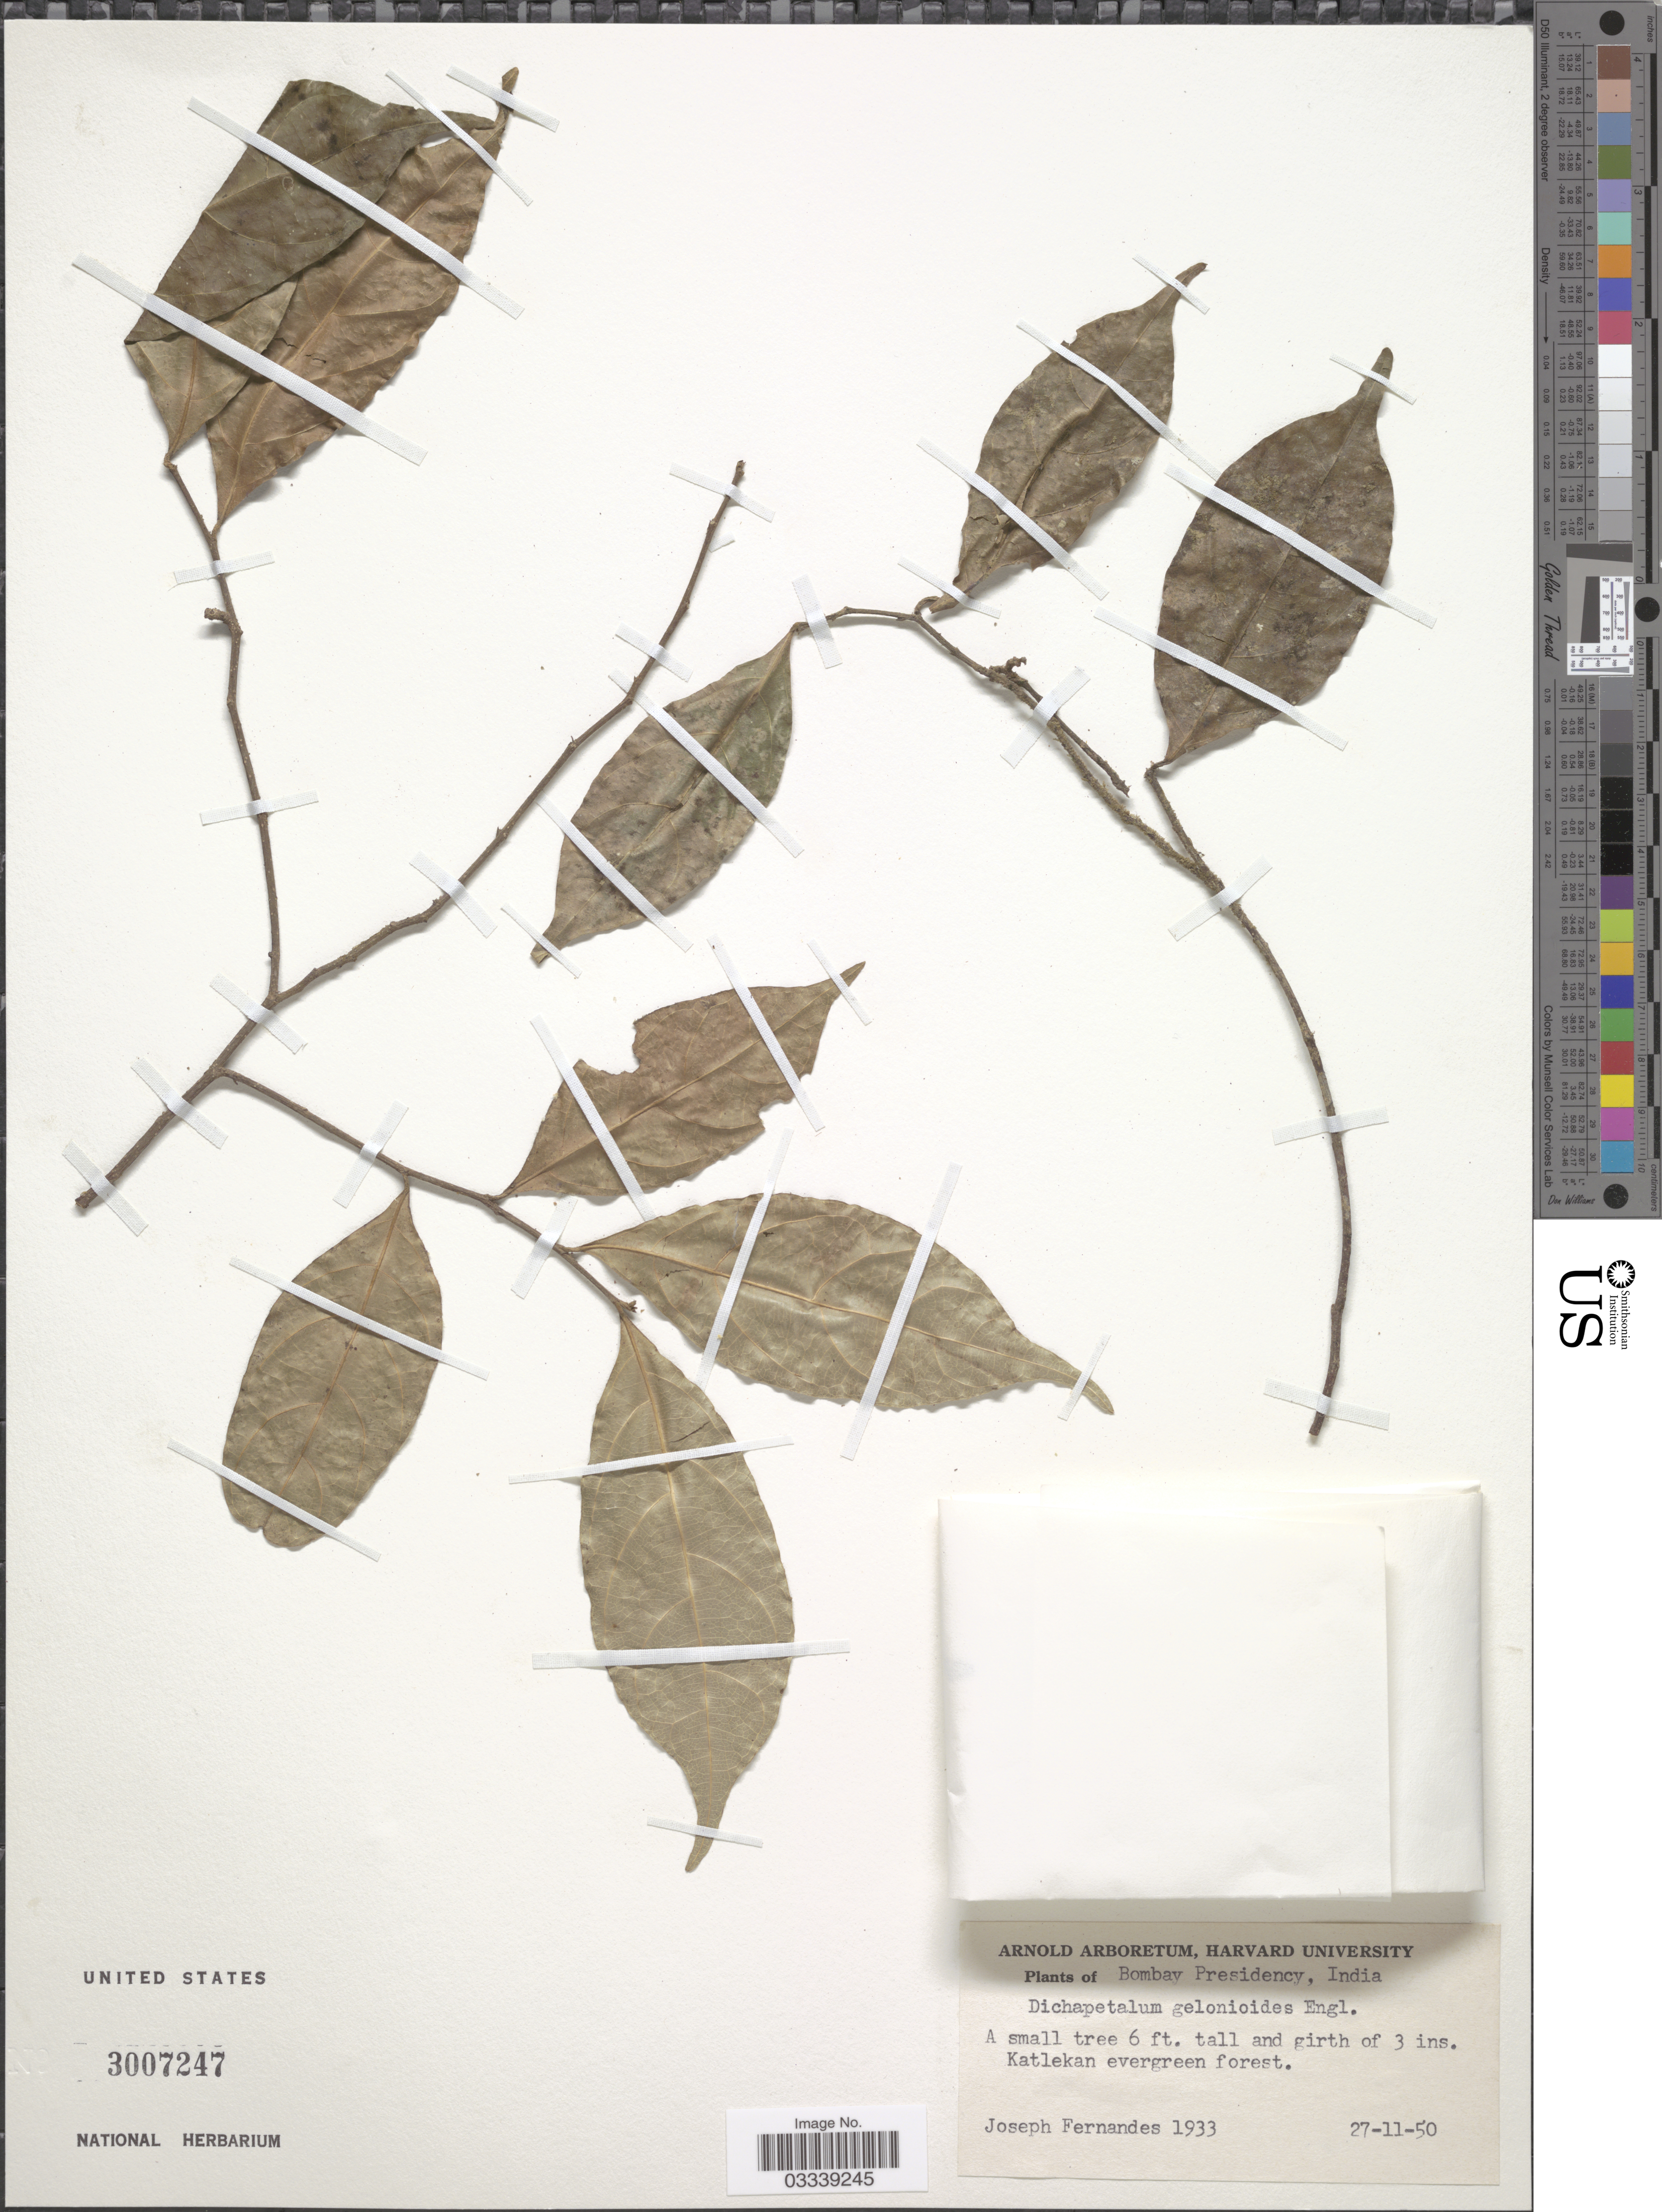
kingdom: Plantae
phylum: Tracheophyta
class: Magnoliopsida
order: Malpighiales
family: Dichapetalaceae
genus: Dichapetalum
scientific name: Dichapetalum gelonioides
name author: (Roxb.) Engl.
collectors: J. Fernandes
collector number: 1933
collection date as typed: Transcribed d/m/y: 27/11/50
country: India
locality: Bombay Presidency, Katlekan evergreen forest.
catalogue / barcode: US 3007247